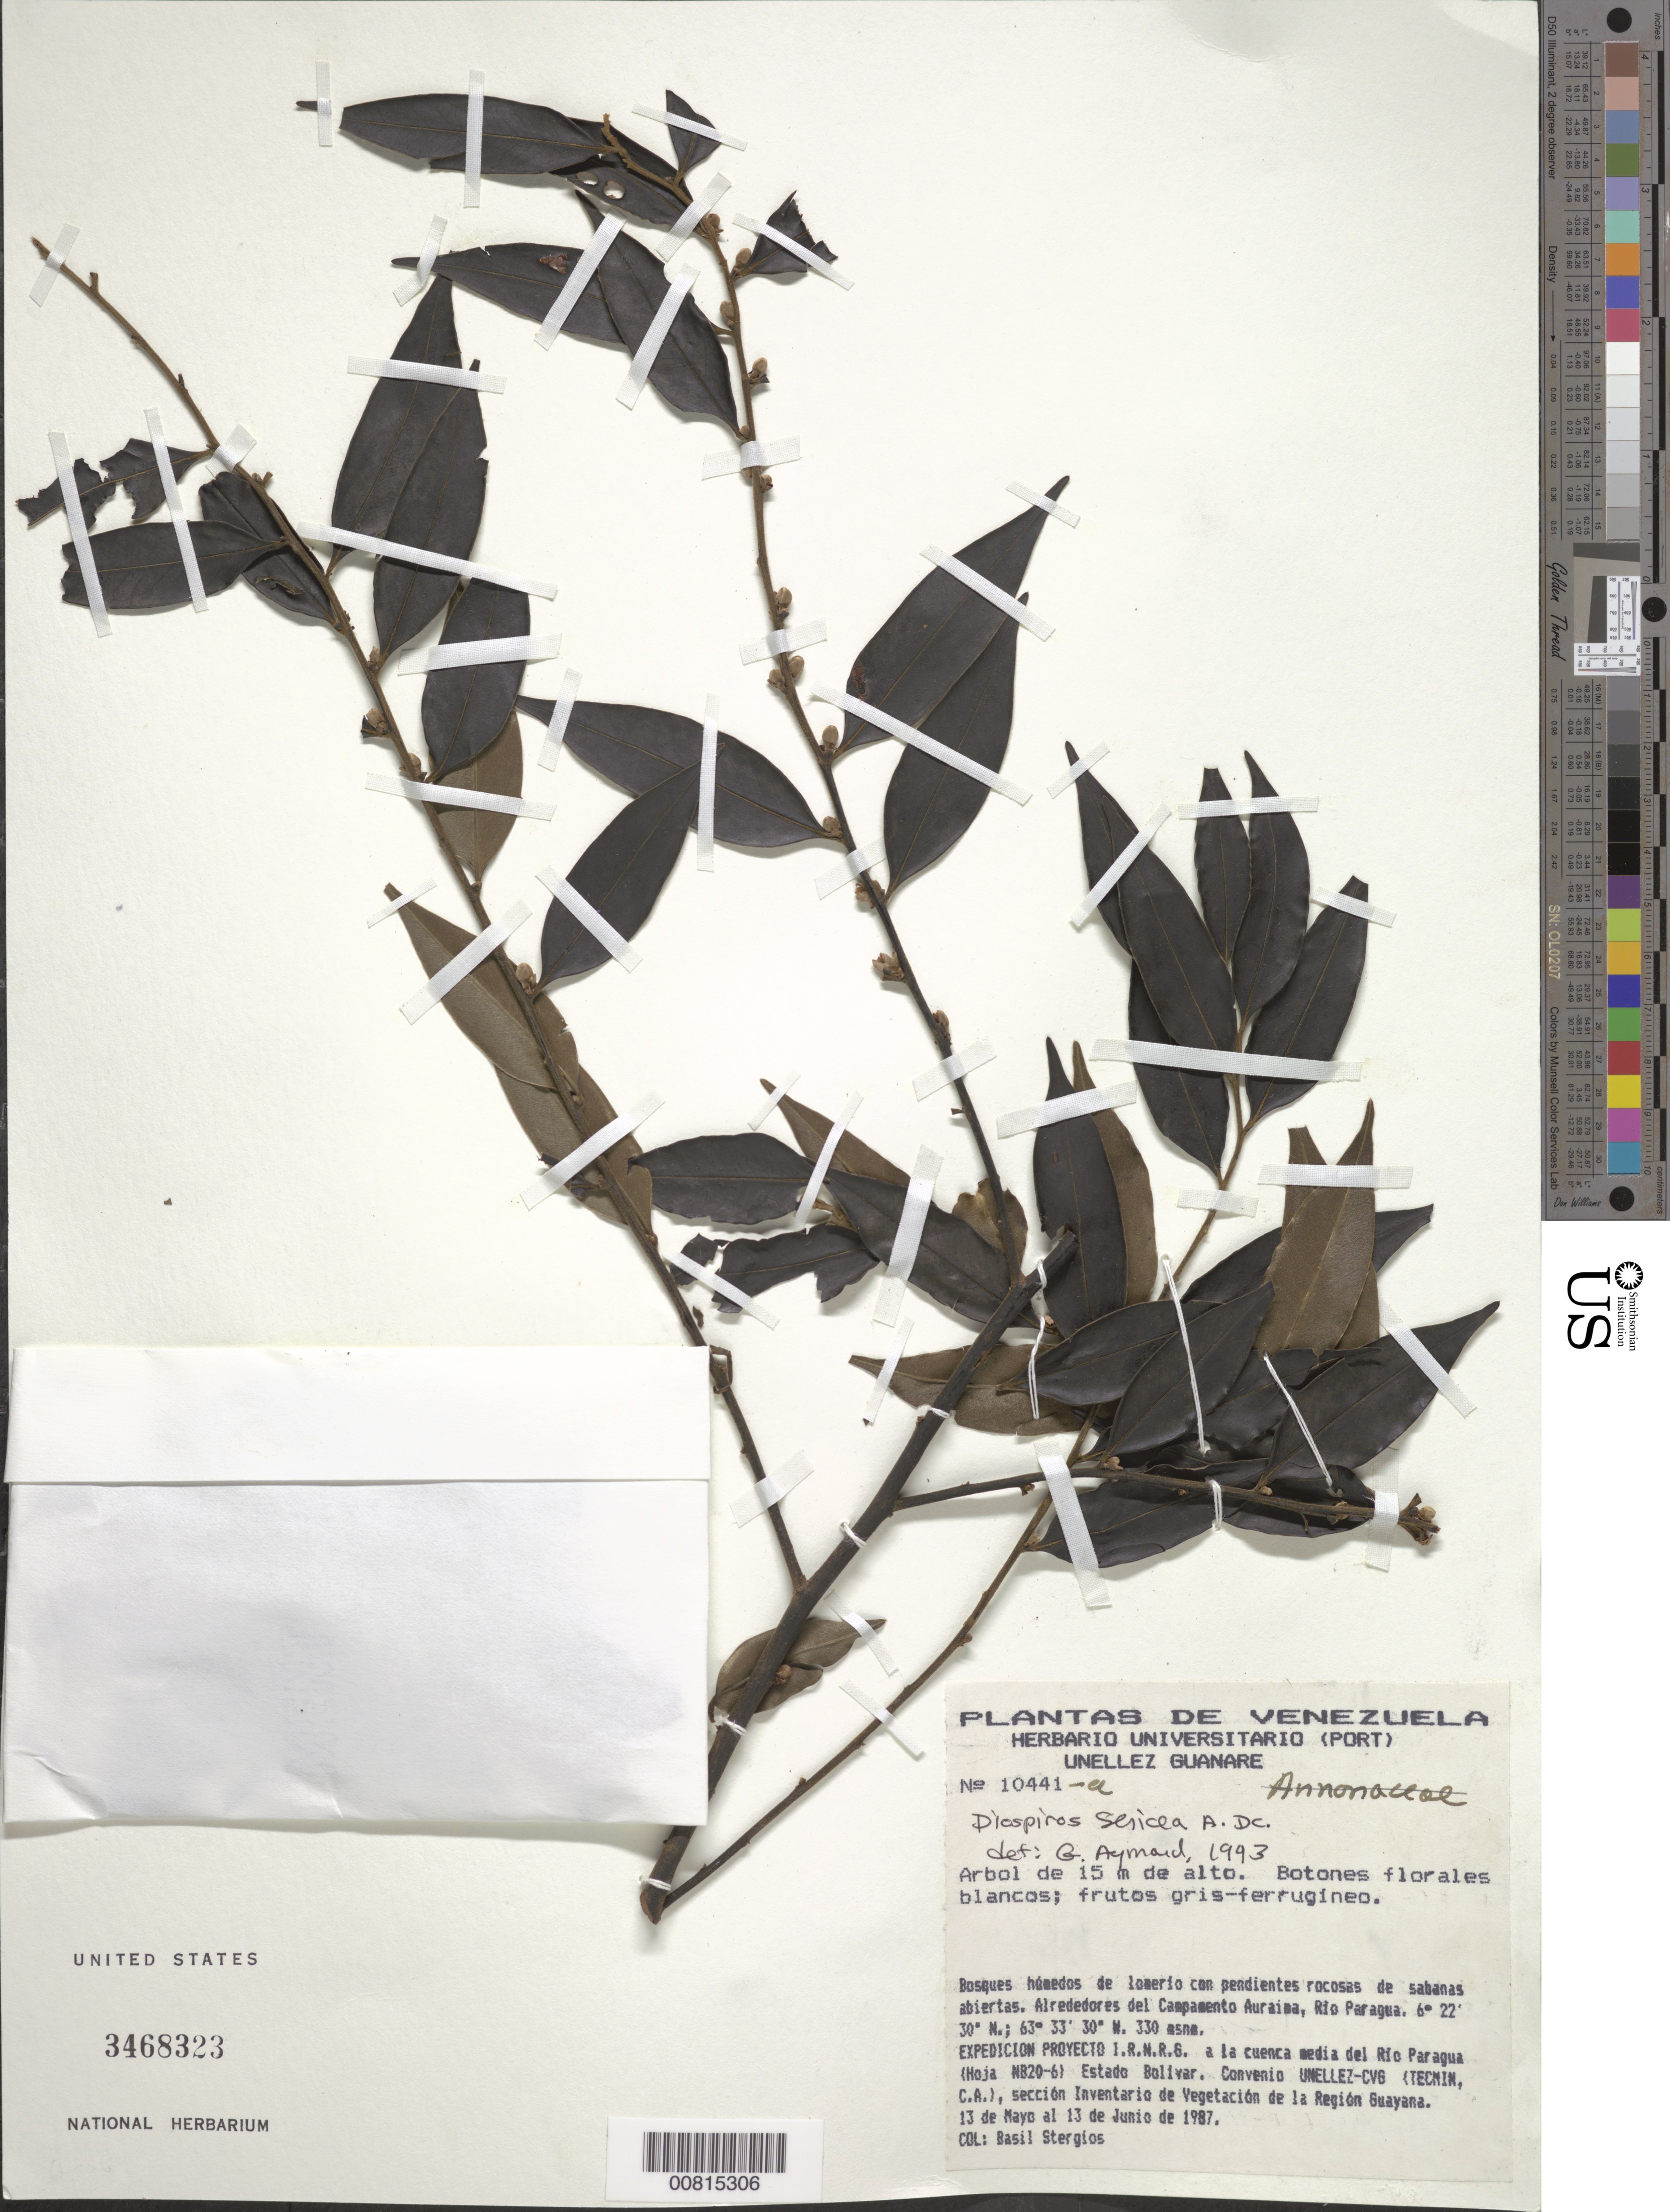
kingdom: Plantae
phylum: Tracheophyta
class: Magnoliopsida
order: Ericales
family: Ebenaceae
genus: Diospyros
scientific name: Diospyros sericea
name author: A. DC.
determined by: Aymard C., G. A., (PORT), Univ. Nac. Exp. de los Llanos Ezequiel Zamora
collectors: B. G. Stergios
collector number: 10441 a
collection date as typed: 13-May-87 to 13-Jun-87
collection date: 1987-05-13/1987-06-13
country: Venezuela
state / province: Bolívar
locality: Río Paragua, Campamento Auraima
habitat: Bosques humedos de lomerio con pendientes rocosas de sabanas abiertas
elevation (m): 330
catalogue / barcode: US 3468323